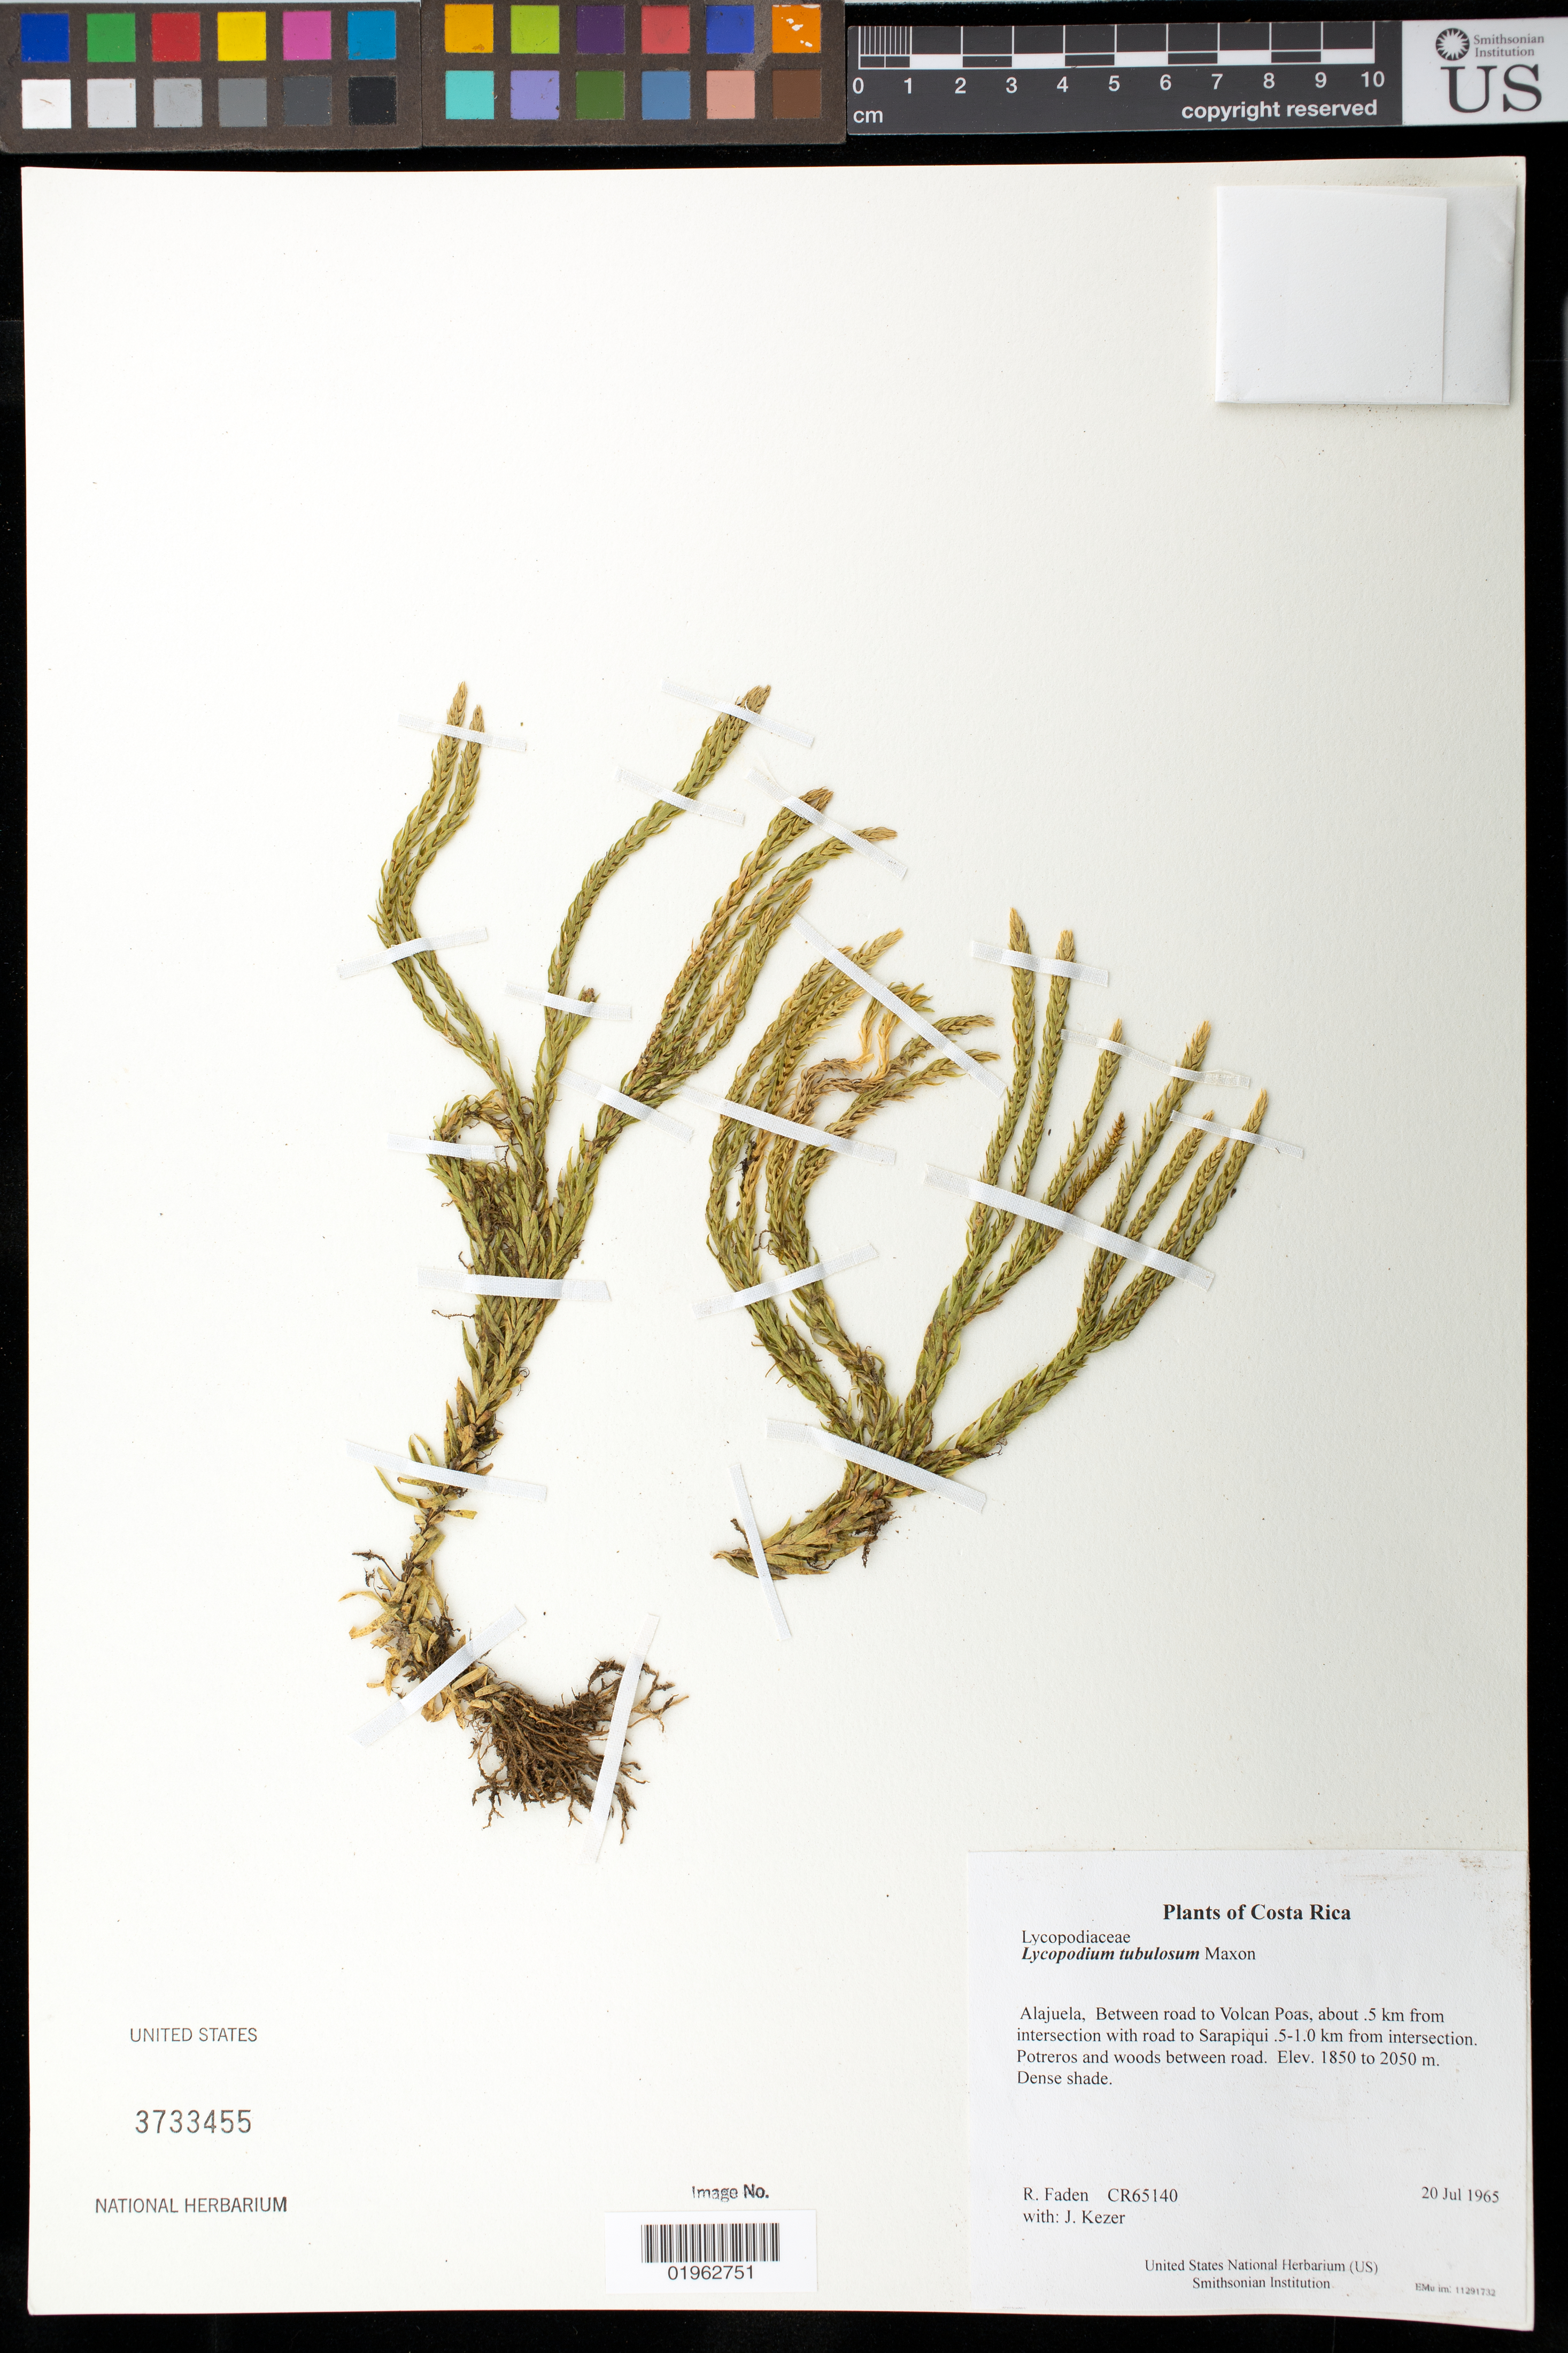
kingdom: Plantae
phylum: Tracheophyta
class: Lycopodiopsida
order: Lycopodiales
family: Lycopodiaceae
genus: Phlegmariurus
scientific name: Phlegmariurus tubulosus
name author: (Maxon) B. Øllg.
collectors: R. B. Faden & J. Kezer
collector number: CR65140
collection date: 1965-07-20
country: Costa Rica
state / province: Alajuela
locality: Between road to Volcan Poas, about .5 km from intersection with road to Sarapiqui .5-1.0 km from intersection. Potreros and woods between road.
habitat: Dense shade.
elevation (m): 1850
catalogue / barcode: US 3733455